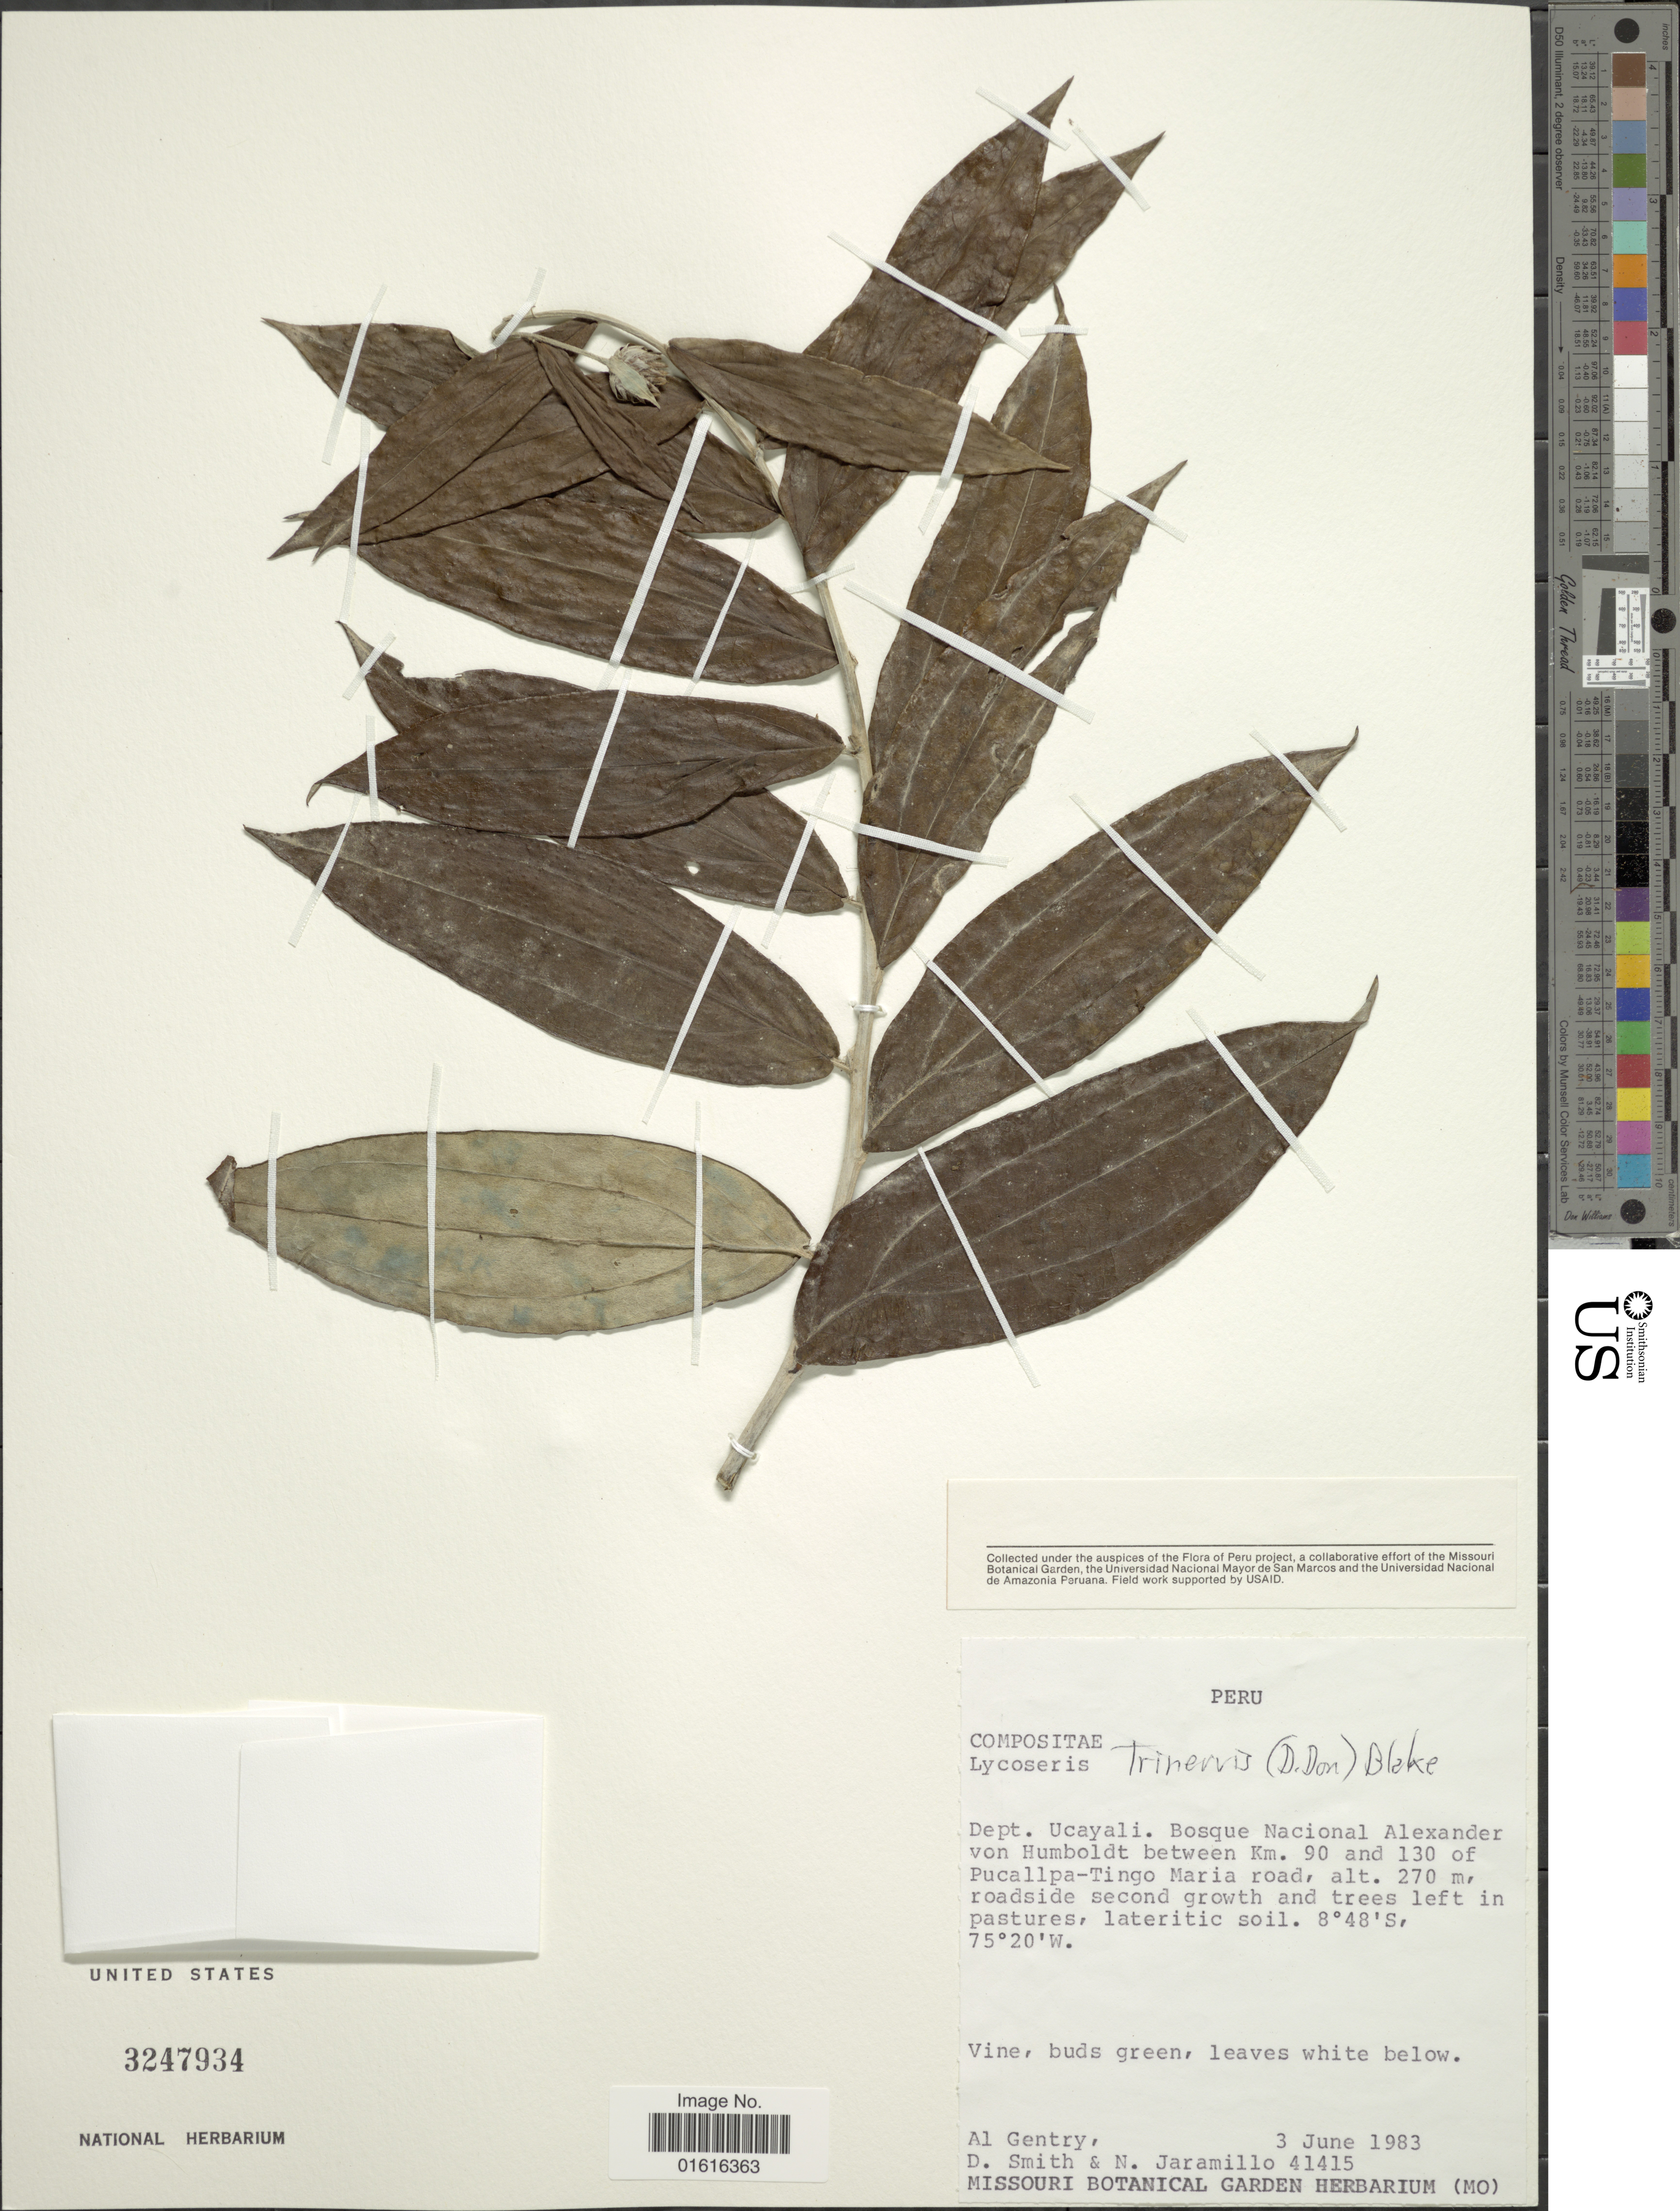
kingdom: Plantae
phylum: Tracheophyta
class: Magnoliopsida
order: Asterales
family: Asteraceae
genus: Lycoseris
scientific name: Lycoseris trinervis subsp. trinervis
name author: (D. Don) S.F. Blake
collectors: A. H. Gentry, D. Smith & N. Jaramillo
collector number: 41415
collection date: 1983-06-03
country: Peru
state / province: Ucayali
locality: Bosque Nacional Alexander von Humboldt between km 90 and 130 of Pucallpa-Tingo Maria road, roadsides second growth and trees left in pastures, lateritic soil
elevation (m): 270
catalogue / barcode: US 3247934